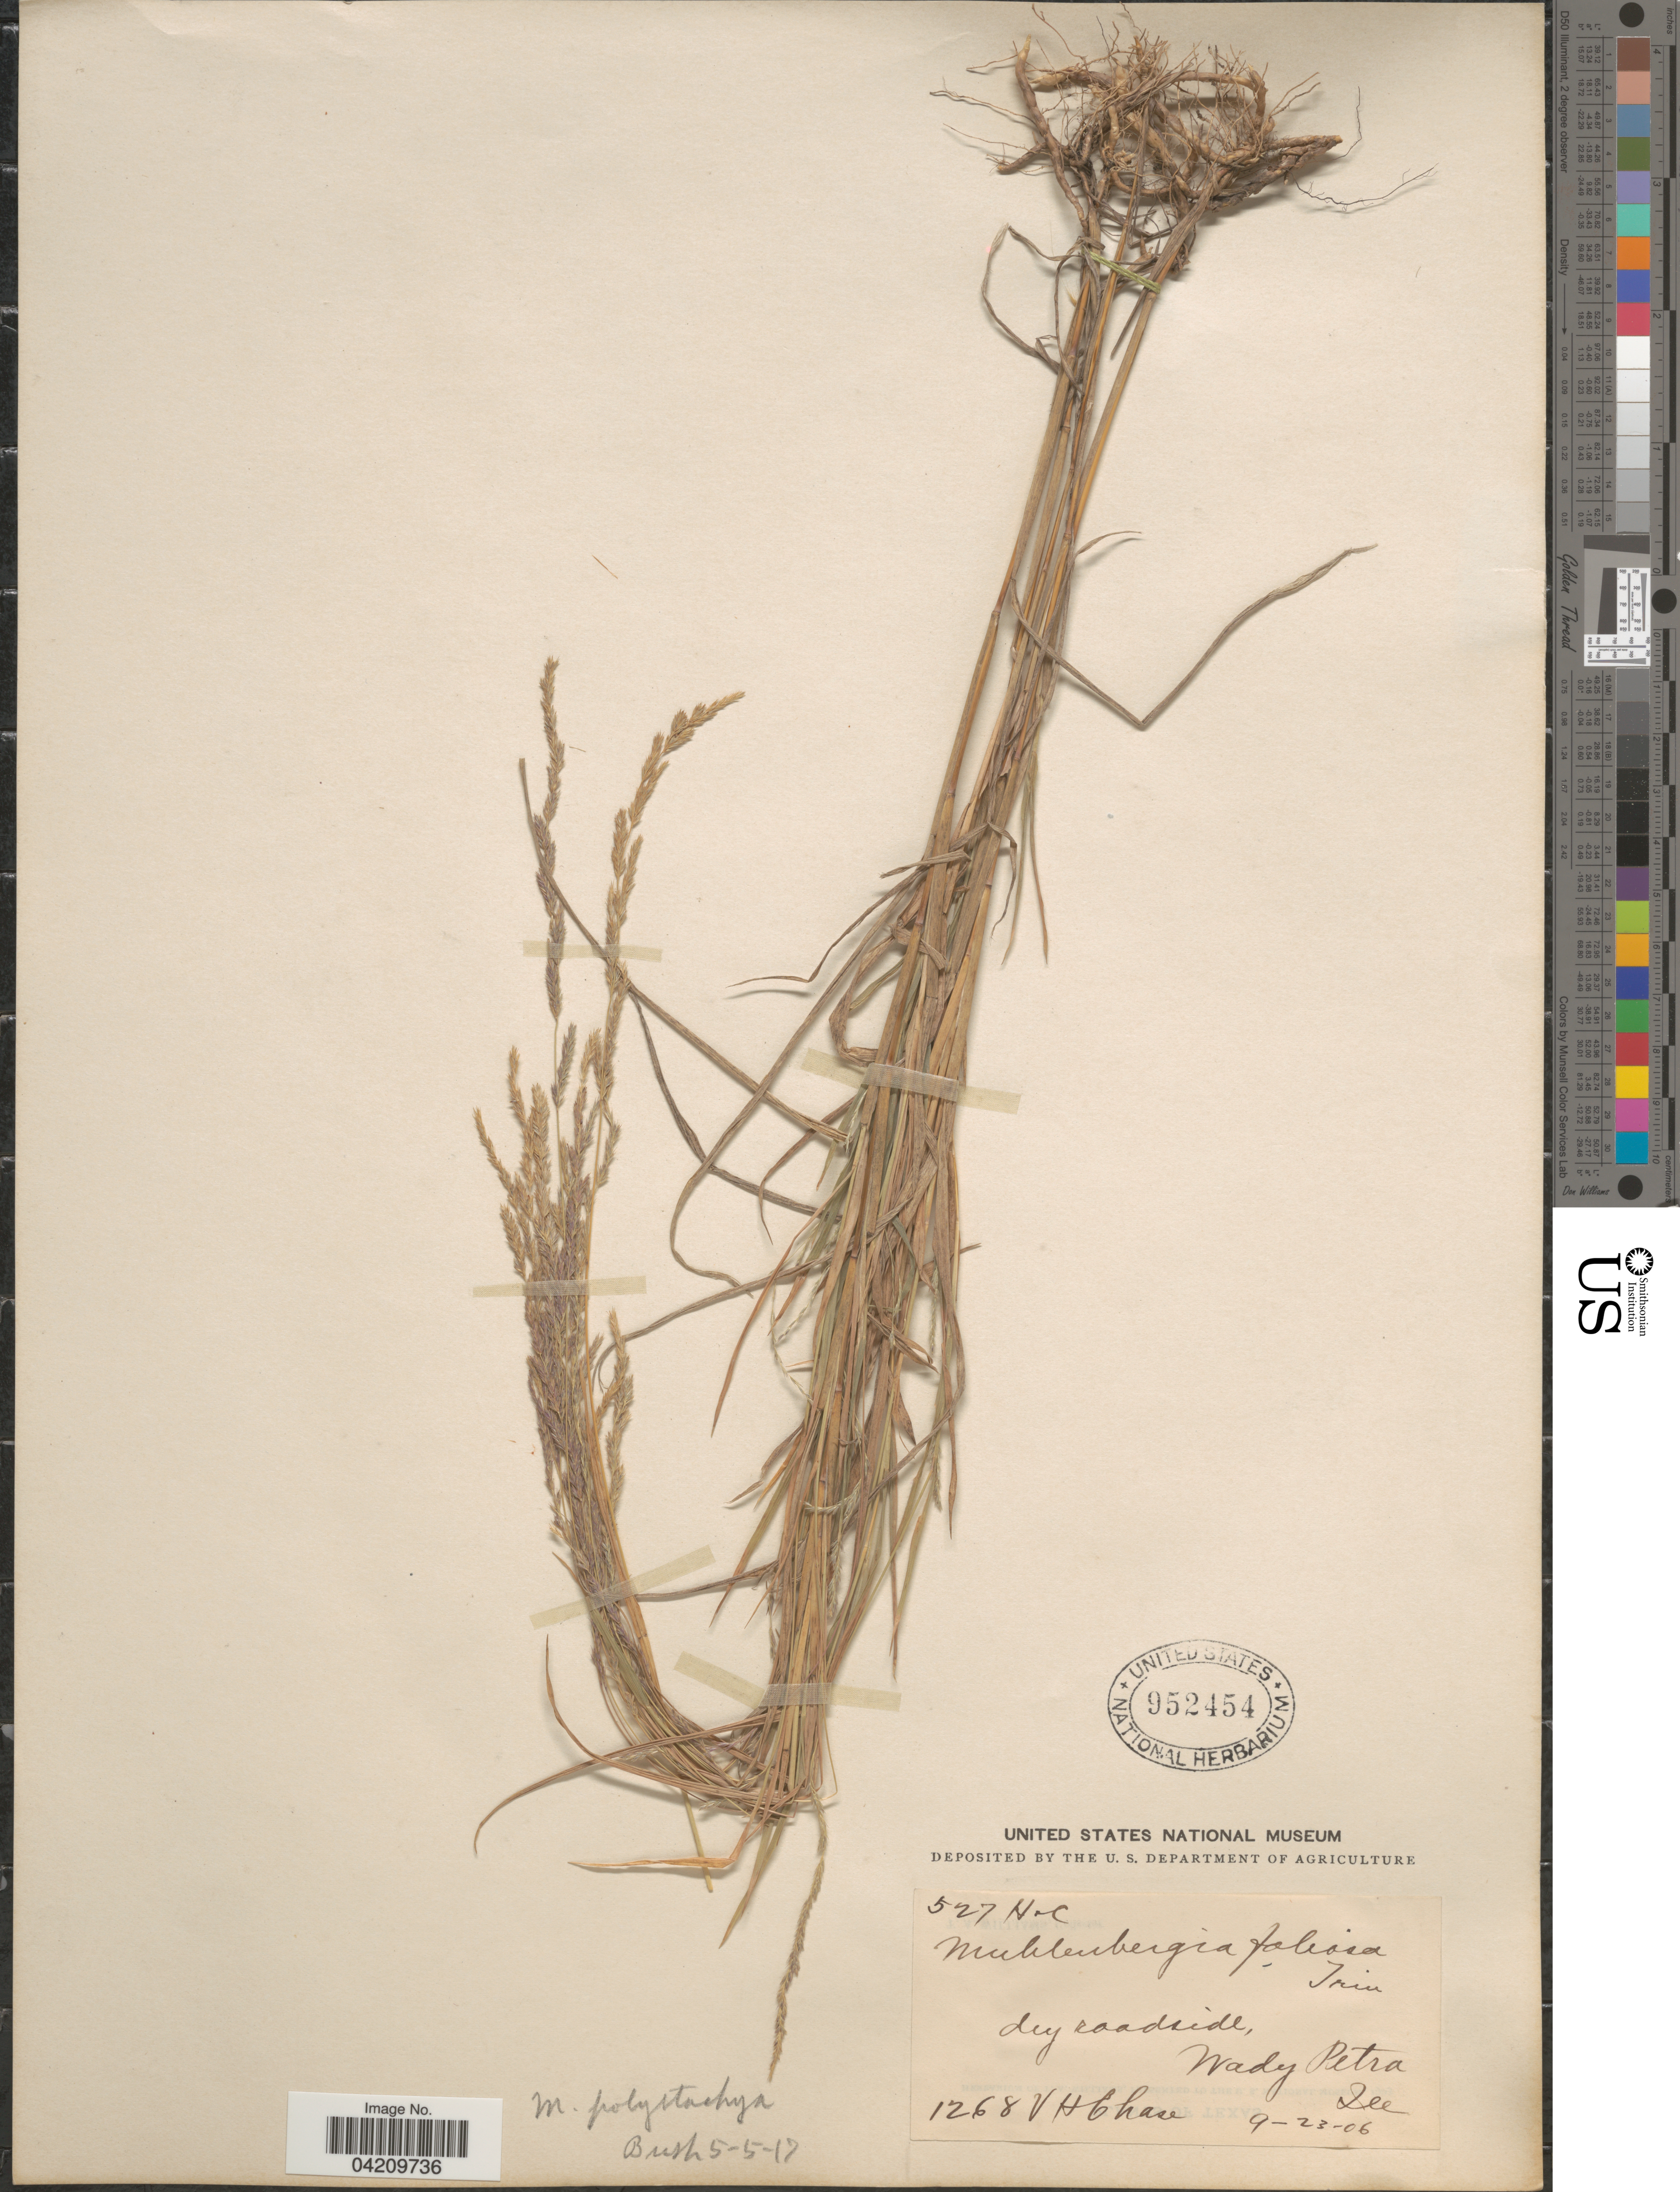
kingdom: Plantae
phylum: Tracheophyta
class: Liliopsida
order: Poales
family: Poaceae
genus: Muhlenbergia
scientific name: Muhlenbergia mexicana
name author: (L.) Trin.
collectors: V. H. Chase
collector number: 1268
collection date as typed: Transcribed d/m/y: 23/9/6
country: United States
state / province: Illinois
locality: Wady Petra.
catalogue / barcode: US 952454